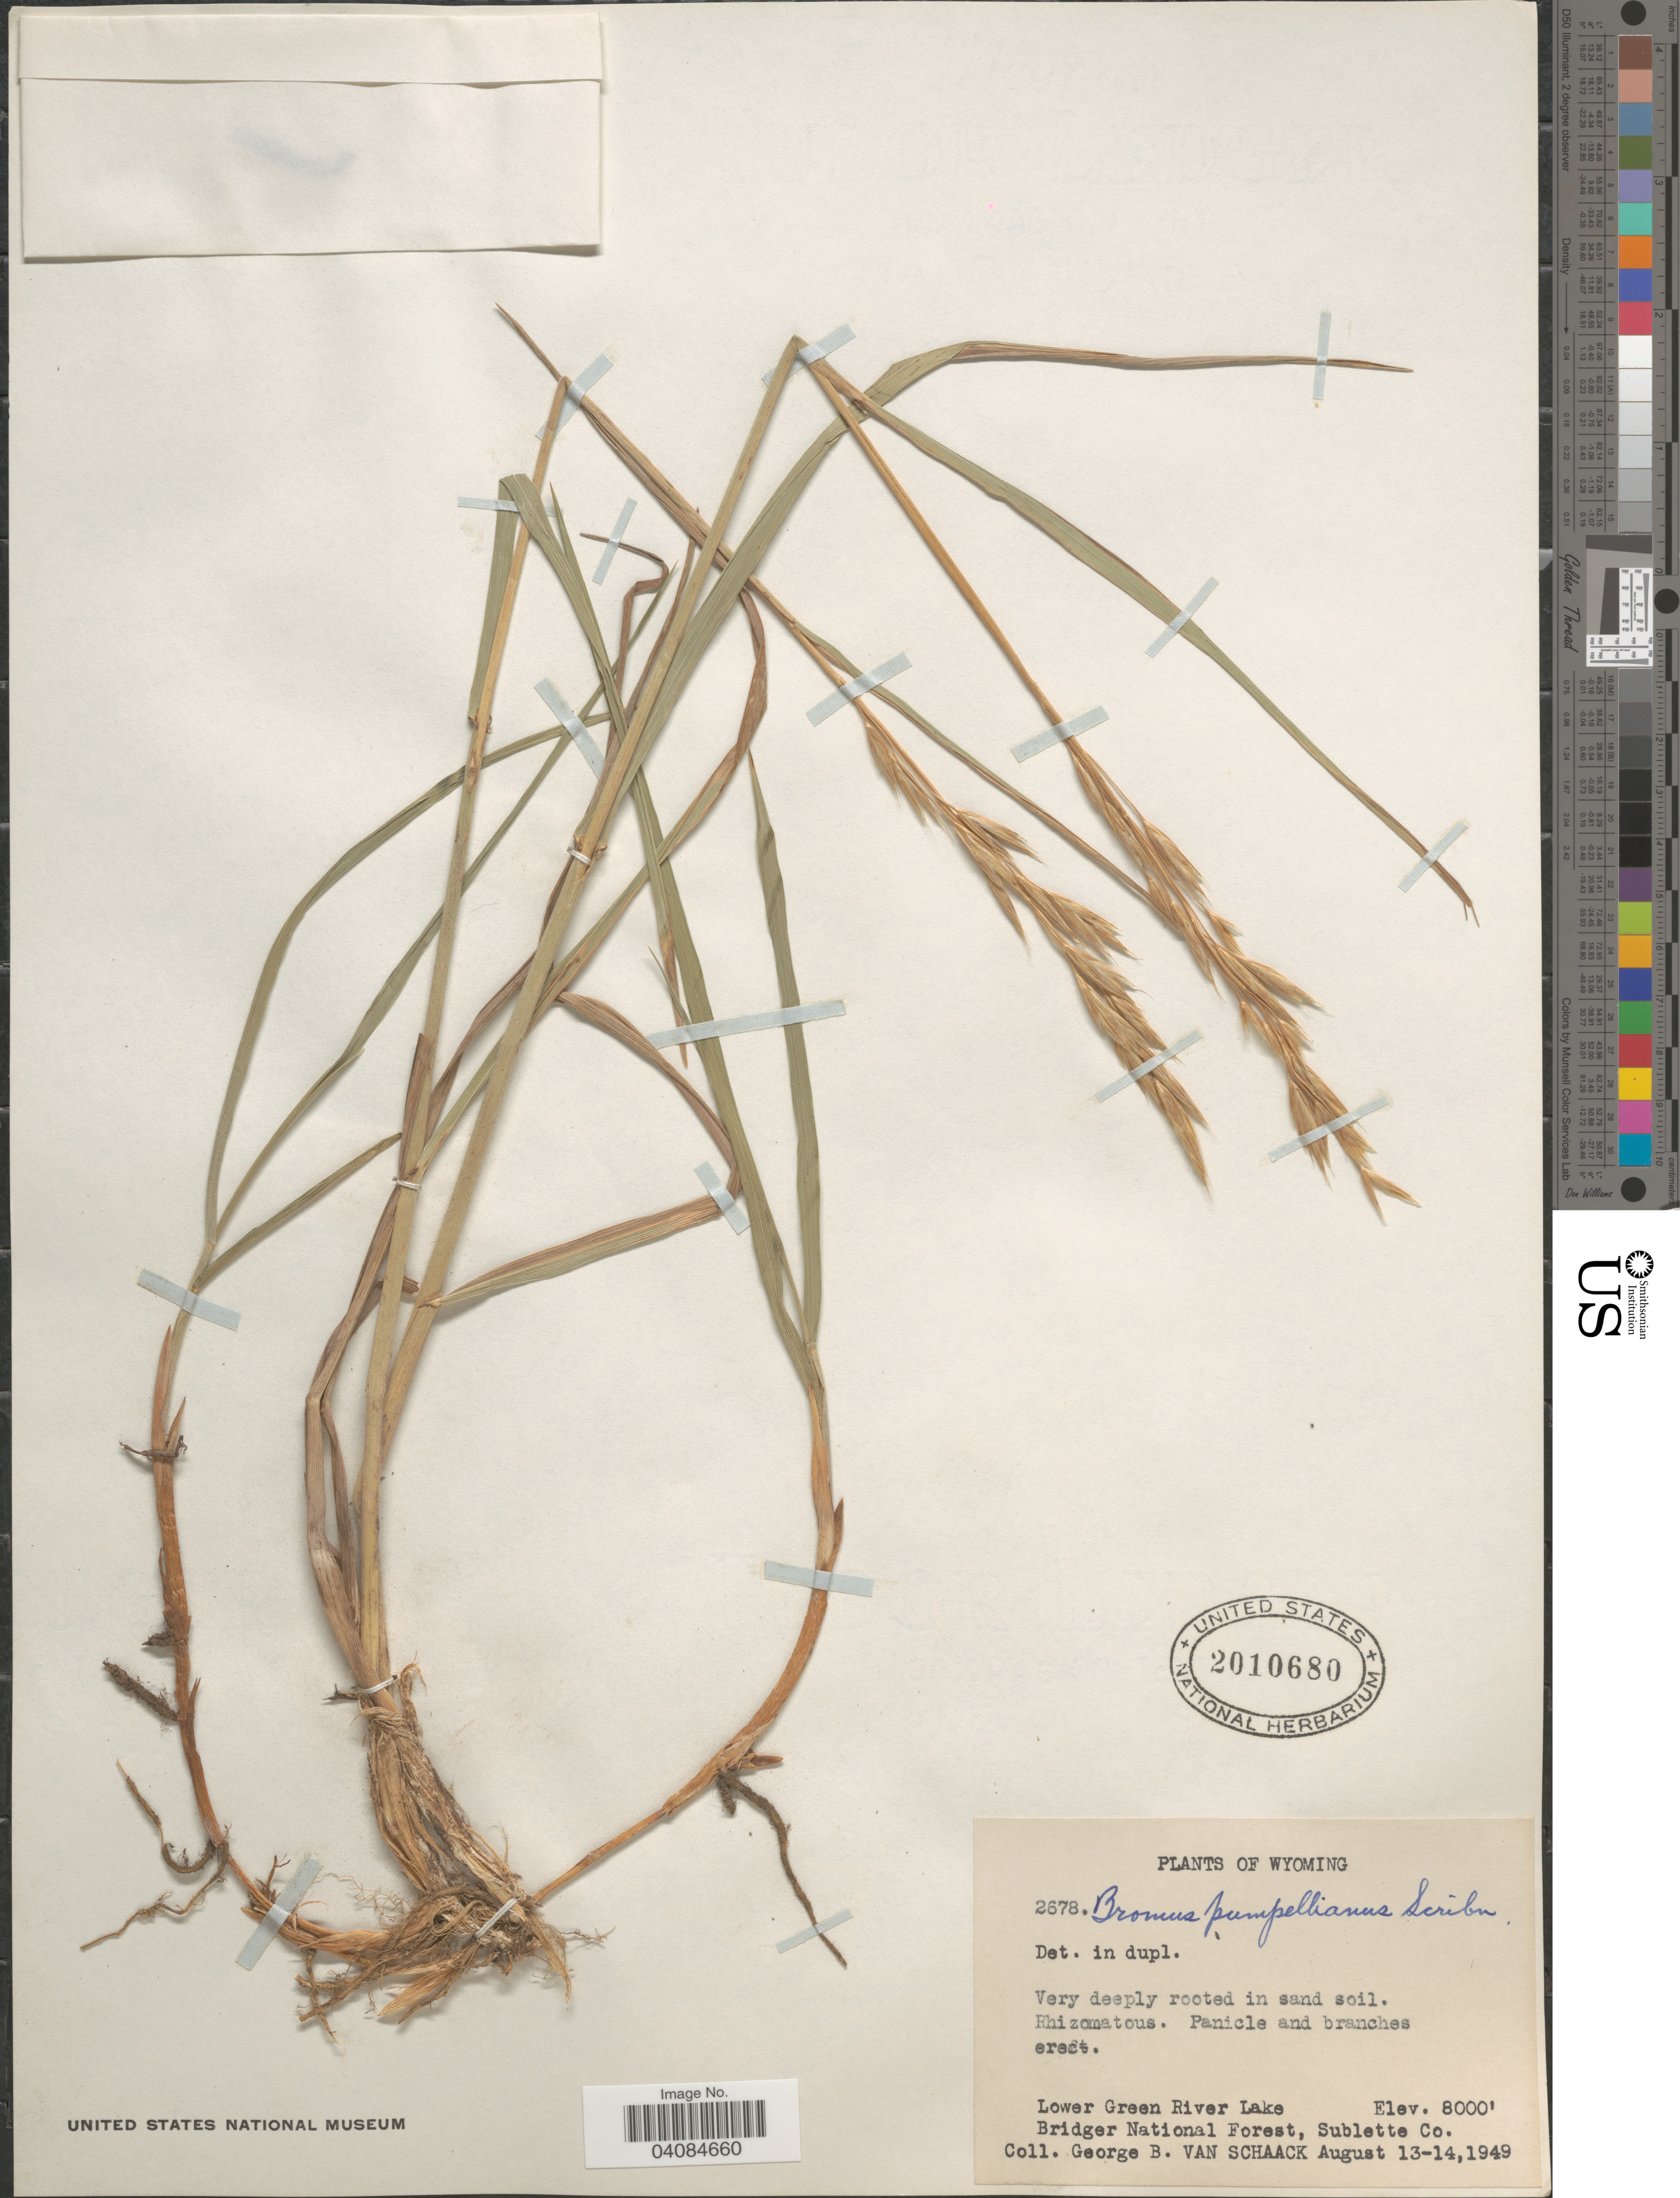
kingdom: Plantae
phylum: Tracheophyta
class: Liliopsida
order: Poales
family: Poaceae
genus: Bromus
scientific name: Bromus pumpellianus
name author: Scribn.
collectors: G. Van Schaack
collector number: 2678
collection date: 1949-08-13/1949-08-14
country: United States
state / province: Wyoming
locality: Lower Green River Lake. Bridger National Forest, Sublette Co.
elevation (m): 2438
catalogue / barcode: US 2010680